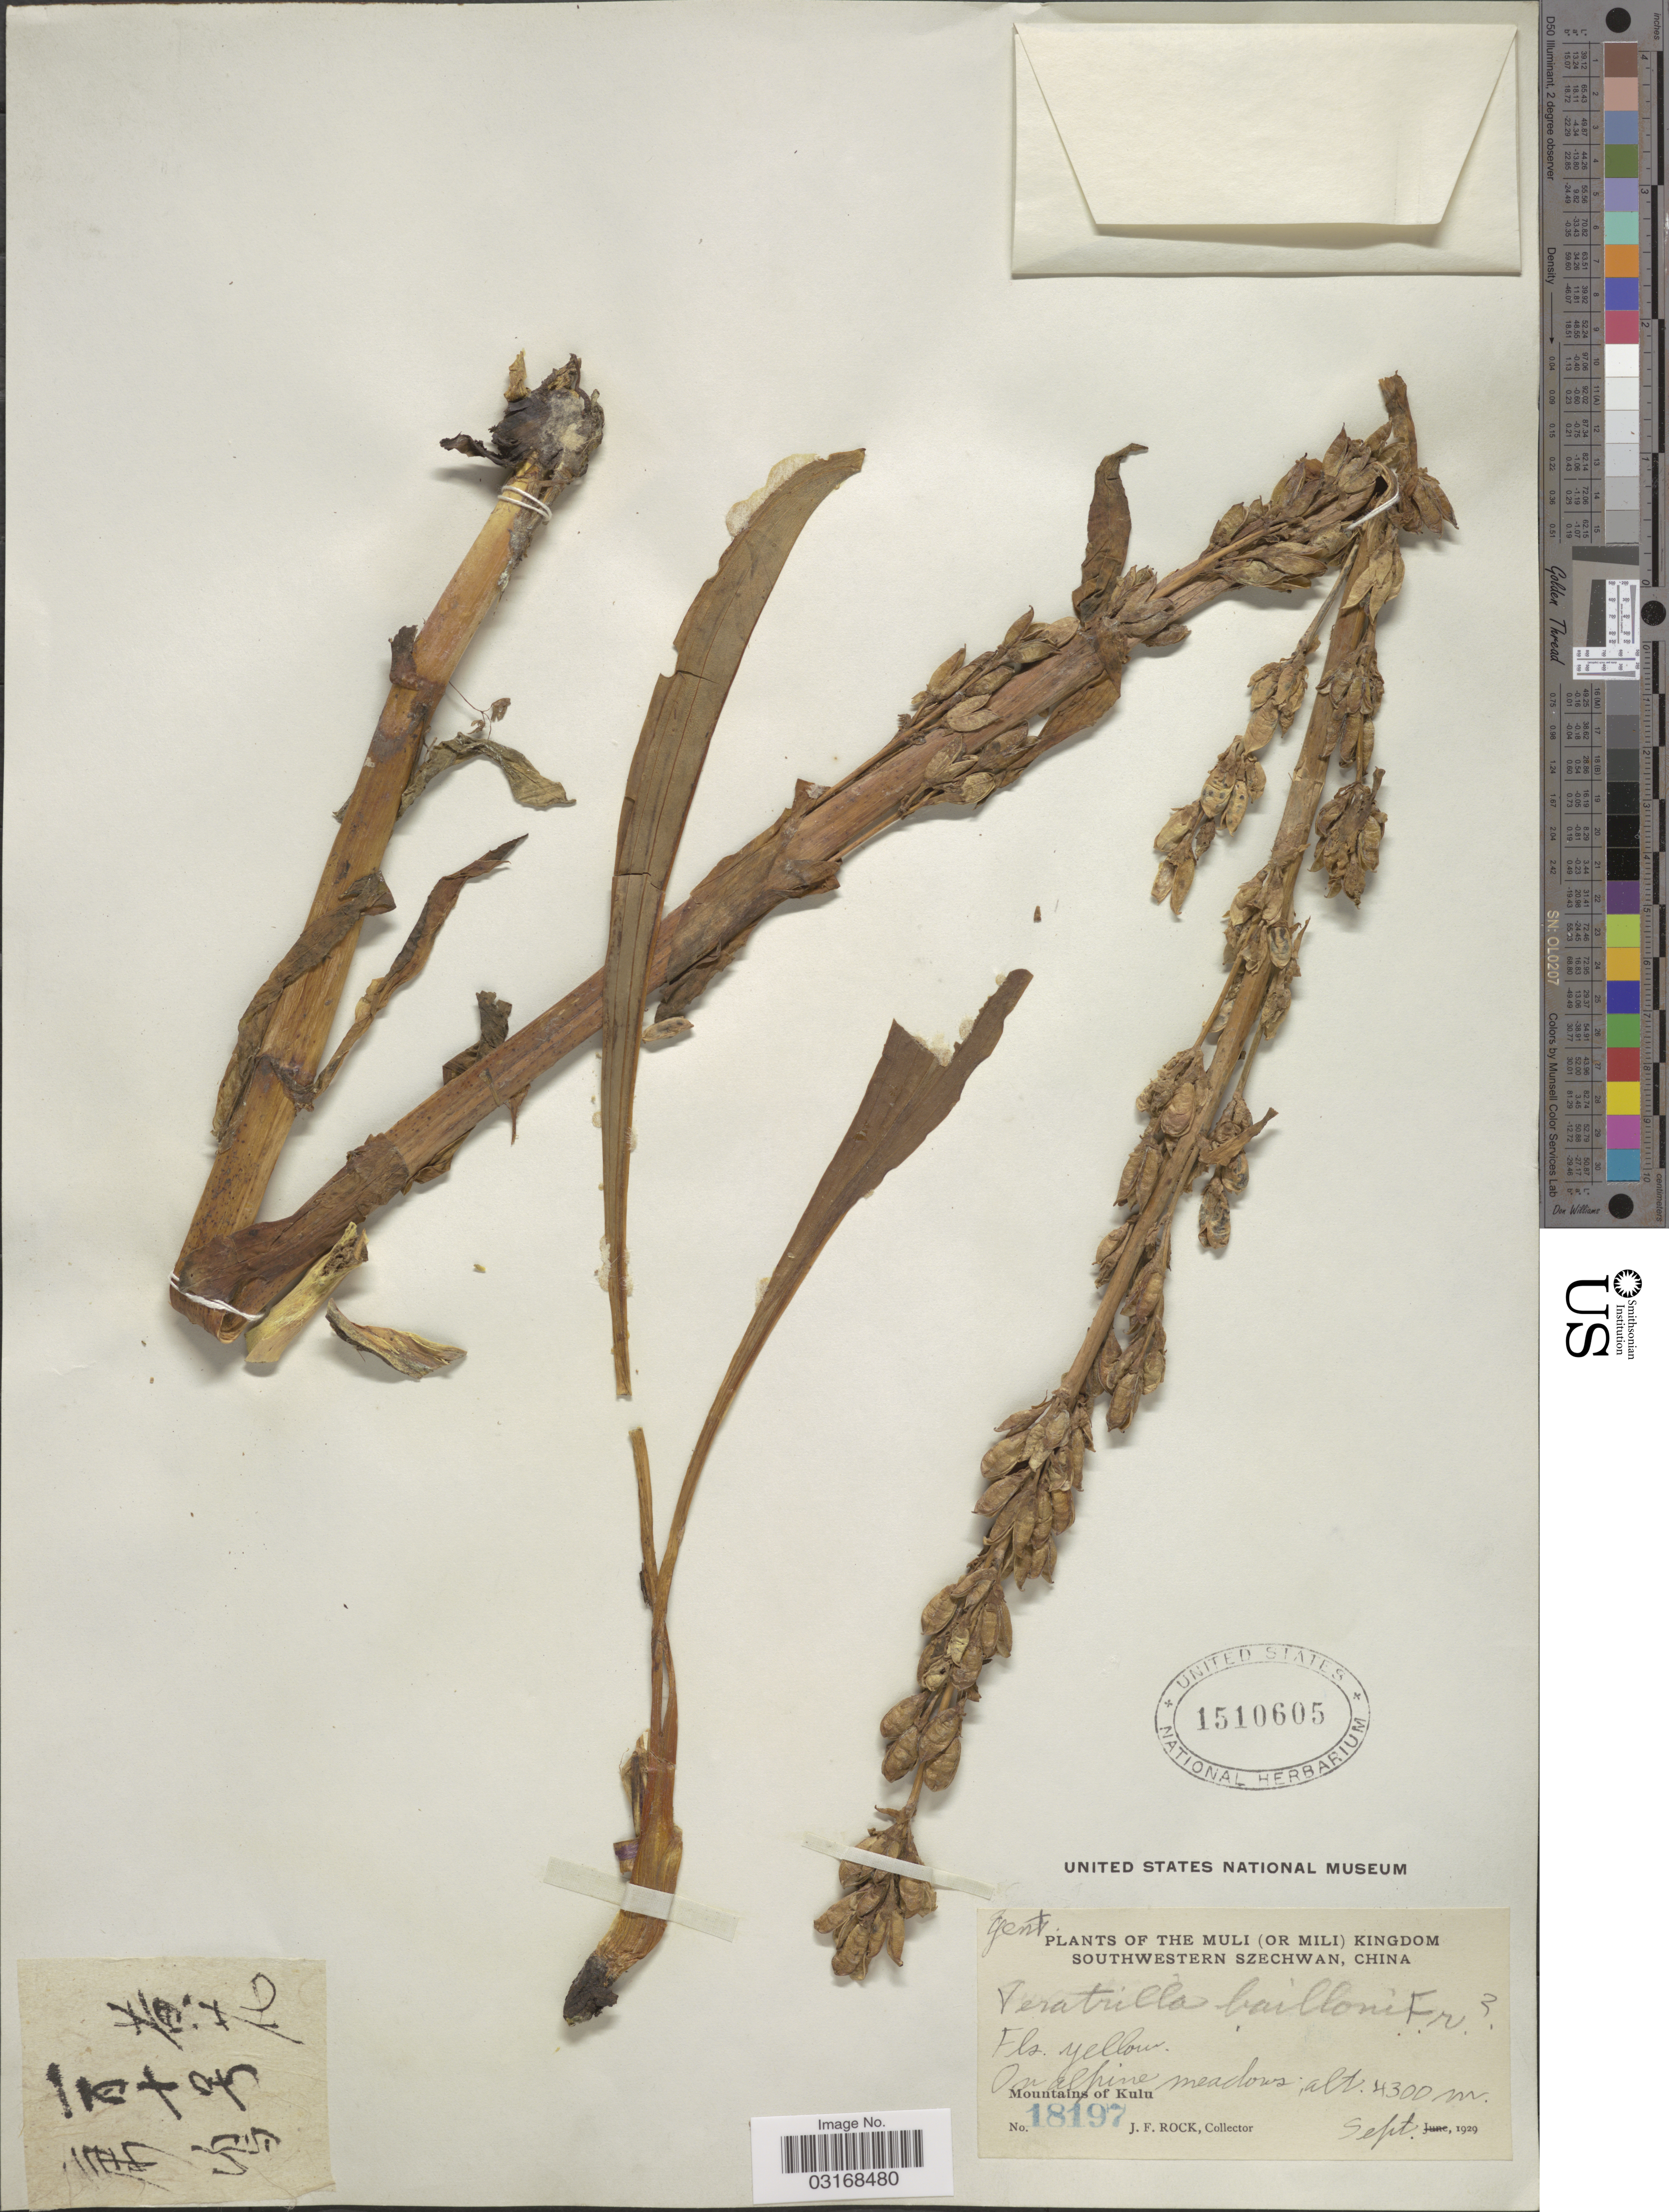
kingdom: Plantae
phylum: Tracheophyta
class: Magnoliopsida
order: Gentianales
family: Gentianaceae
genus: Veratrilla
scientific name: Veratrilla baillonii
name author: Franch.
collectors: J. Rock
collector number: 18197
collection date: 1929-09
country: China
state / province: Sichuan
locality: The Muli (Or Mili) Kingdom Southwestern Szechwan. On alpine meadows. Mountains of Kulu.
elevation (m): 4300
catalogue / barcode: US 1510605